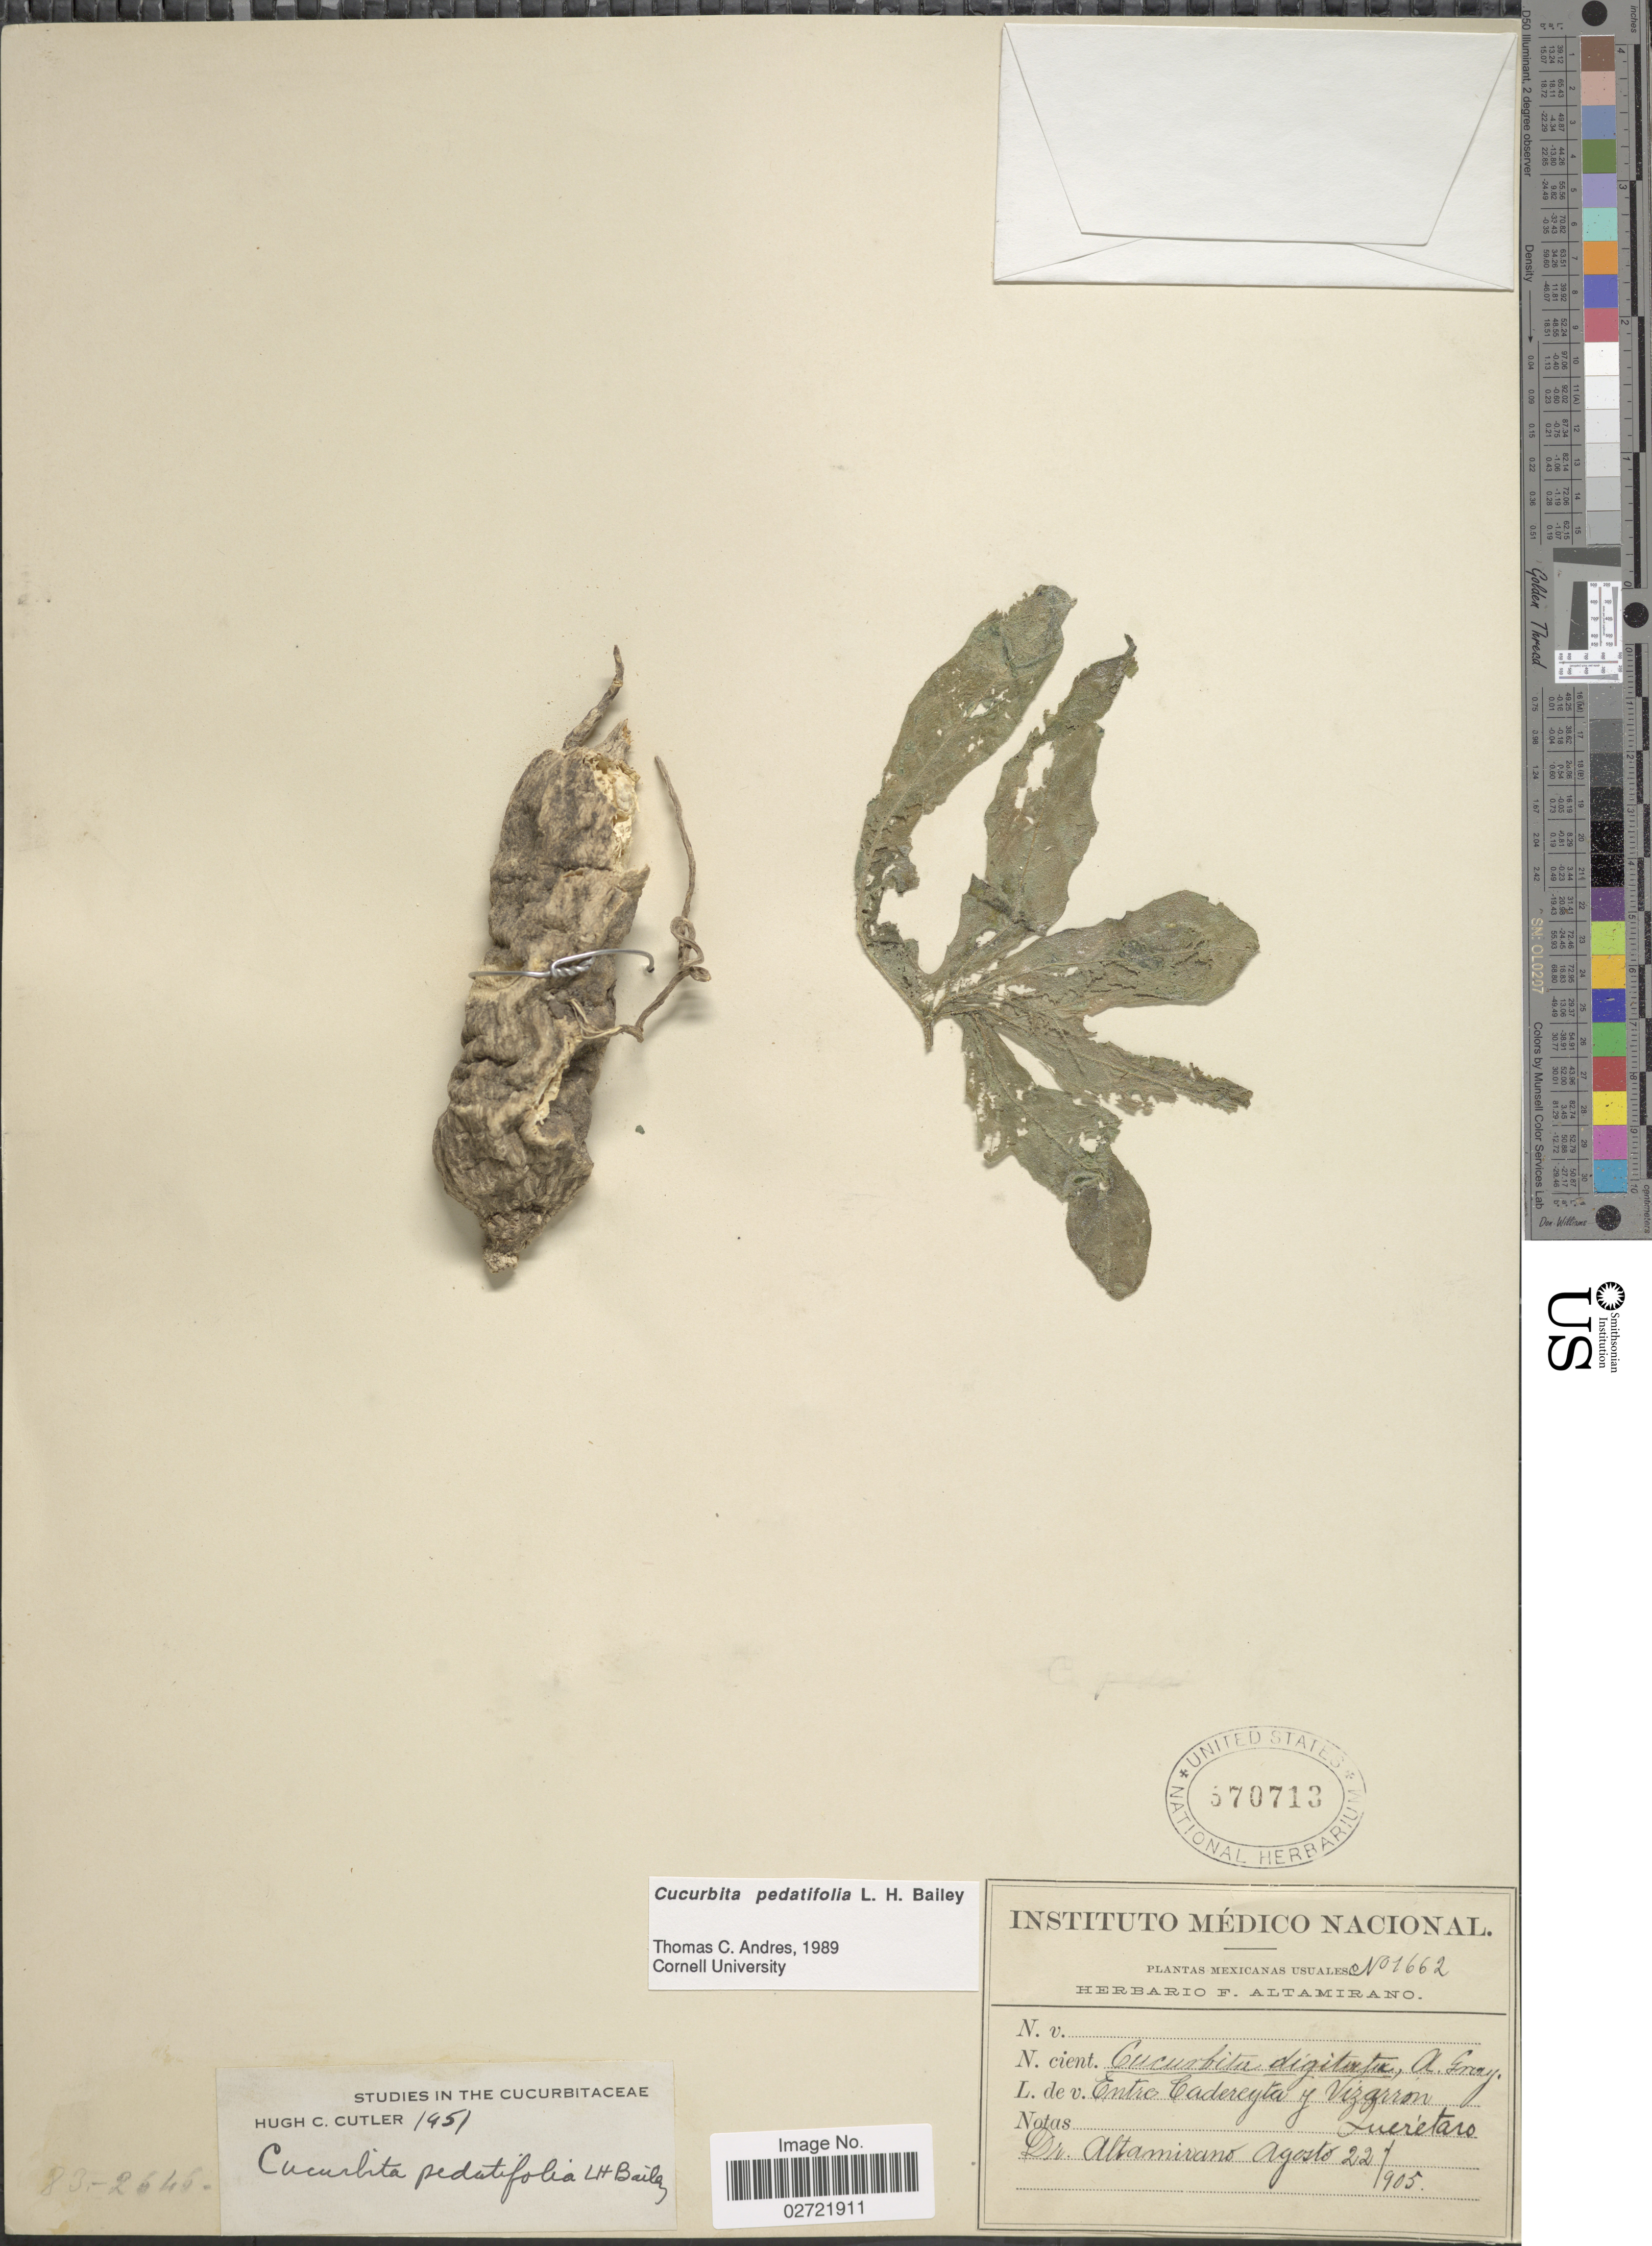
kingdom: Plantae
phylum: Tracheophyta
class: Magnoliopsida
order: Cucurbitales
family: Cucurbitaceae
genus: Cucurbita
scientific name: Cucurbita pedatifolia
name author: L.H. Bailey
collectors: F. Altamirano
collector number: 1662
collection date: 1905-08-22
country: Mexico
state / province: Querétaro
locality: Entre Cadereyta y Vizarron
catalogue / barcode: US 570713